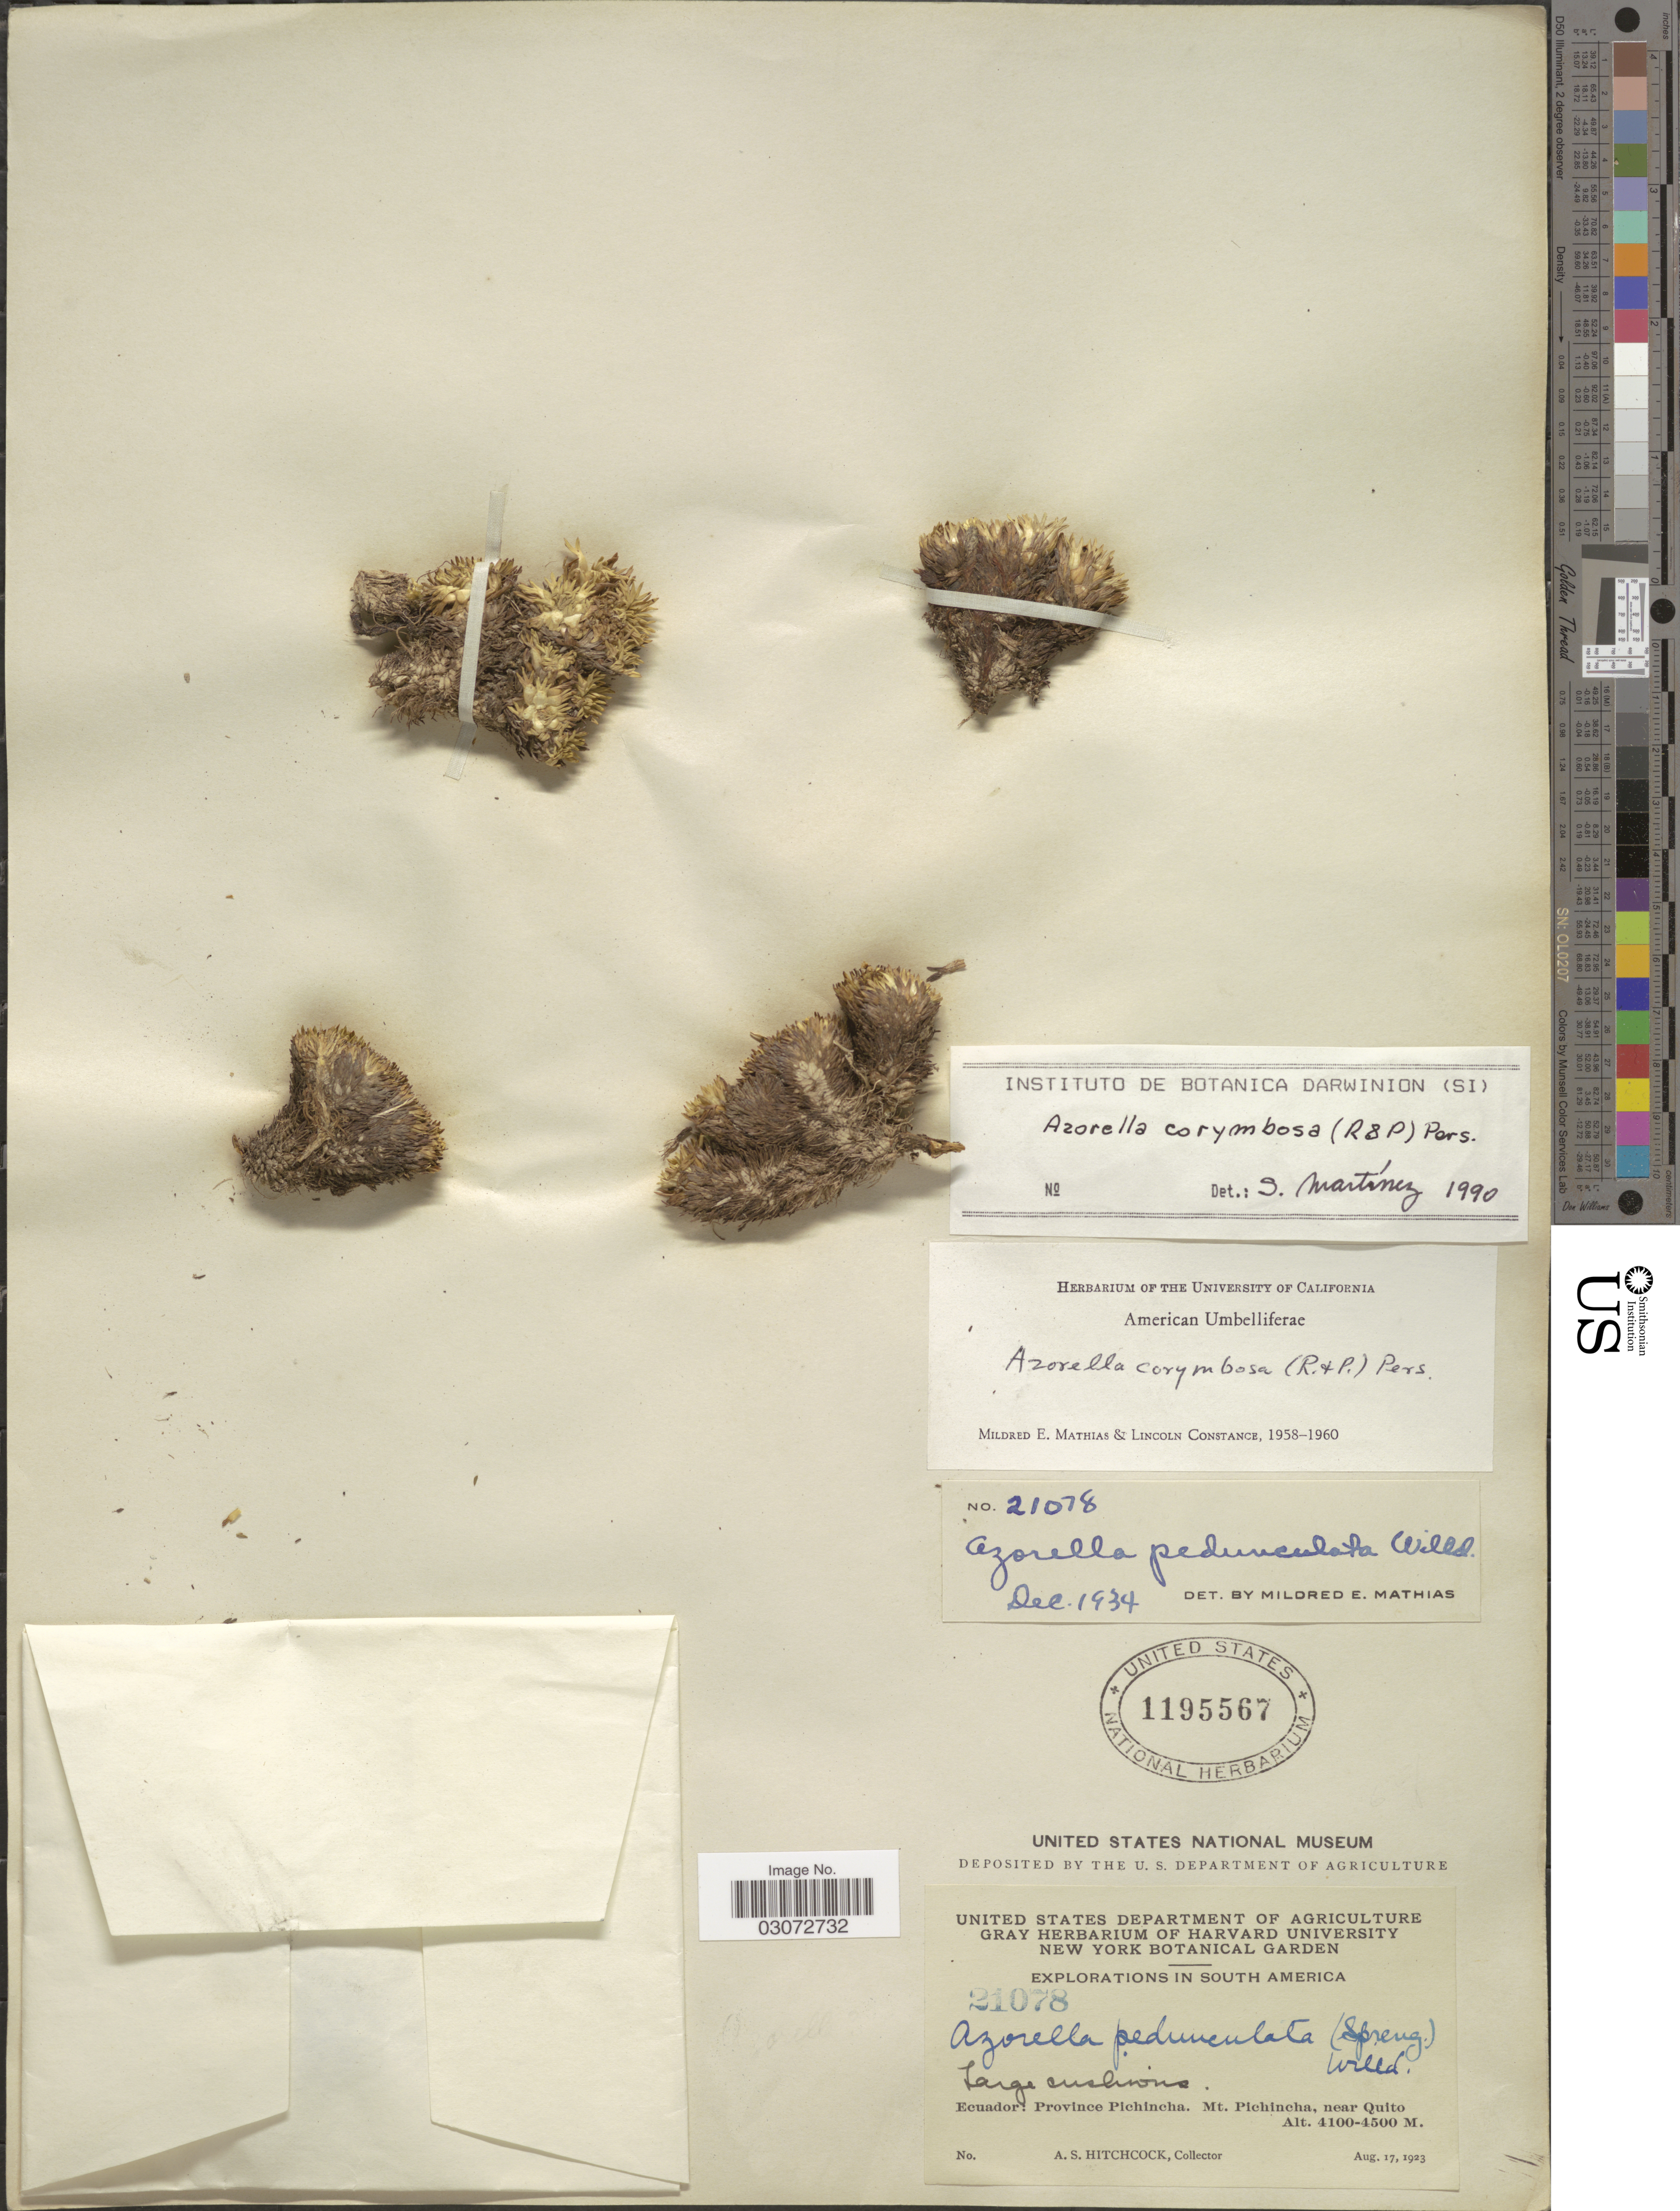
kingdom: Plantae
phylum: Tracheophyta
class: Magnoliopsida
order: Apiales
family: Apiaceae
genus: Azorella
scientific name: Azorella corymbosa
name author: (Ruiz & Pav.) Pers.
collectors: A. S. Hitchcock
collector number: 21078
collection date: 1923-08-17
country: Ecuador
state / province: Pichincha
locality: Mt. Pichincha, near Quito.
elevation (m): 4100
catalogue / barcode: US 1195567